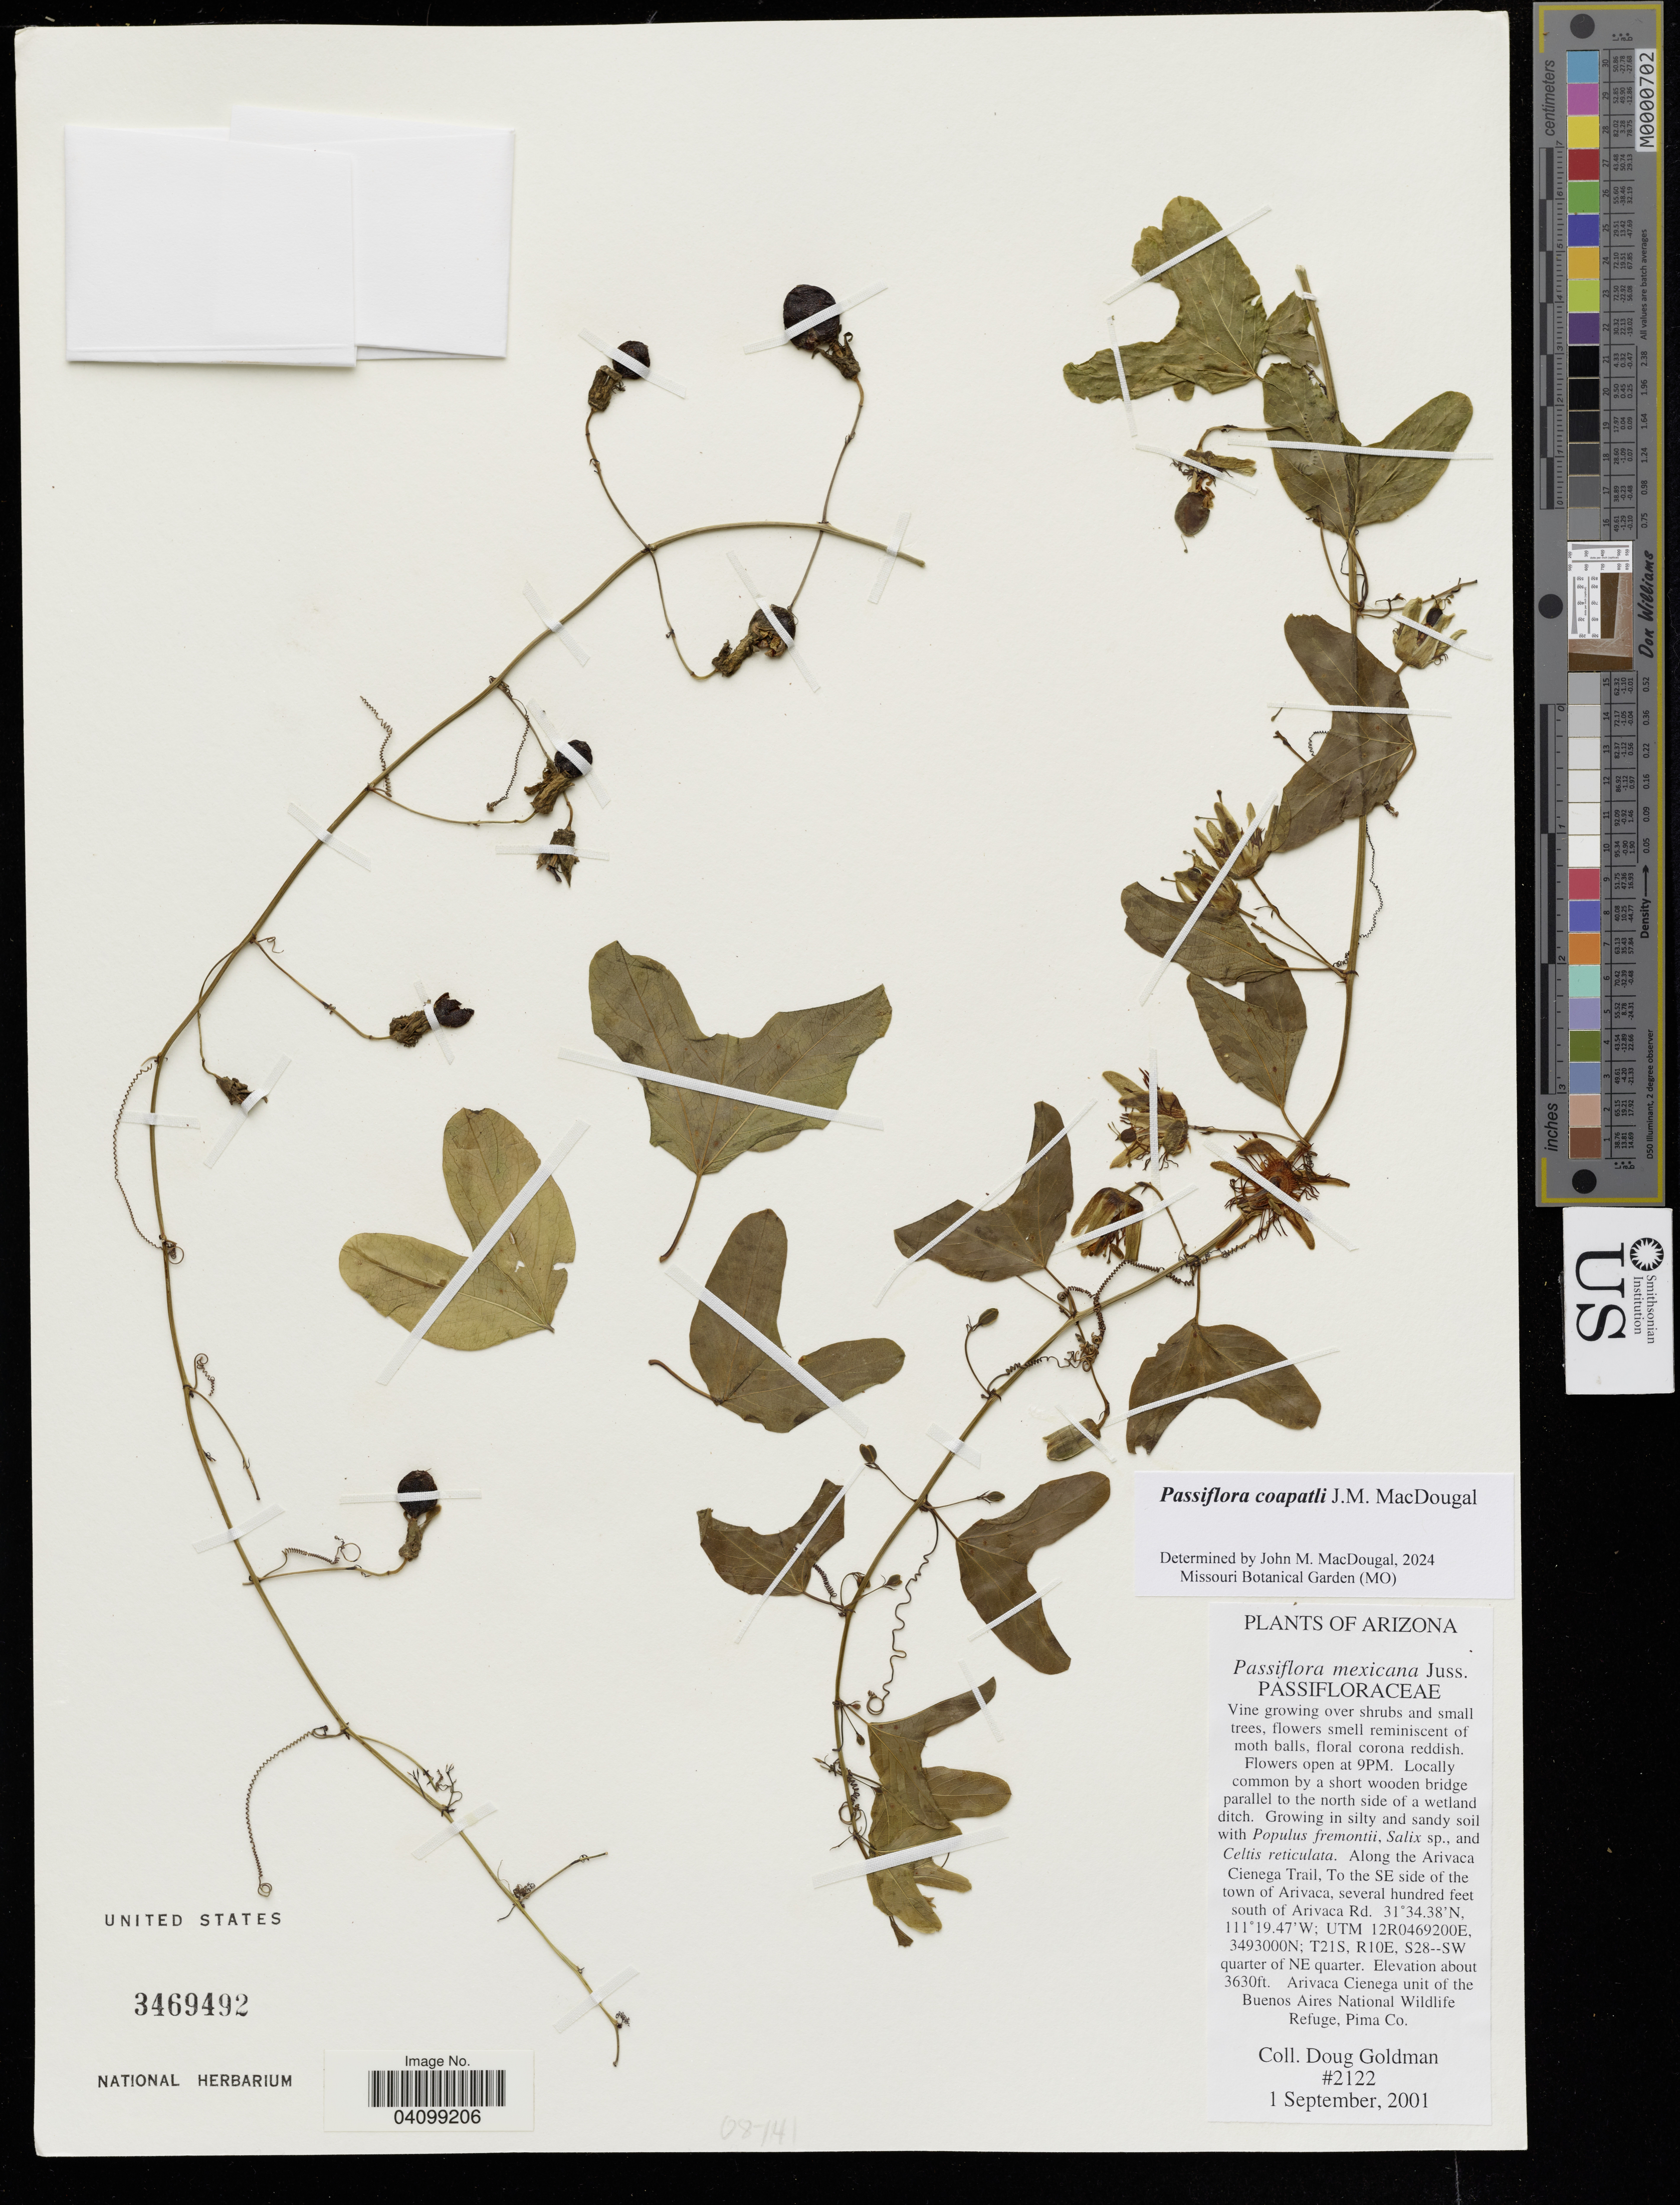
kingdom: Plantae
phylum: Tracheophyta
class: Magnoliopsida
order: Malpighiales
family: Passifloraceae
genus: Passiflora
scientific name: Passiflora coapatli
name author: J.M. MacDougal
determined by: MacDougal, John M.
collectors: D. Goldman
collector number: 2122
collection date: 2001-09-01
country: United States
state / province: Arizona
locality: Along the Arivaca Cienega Trail, To the SE side of the town of Arivaca, several hundred feet south of Arivaca Rd. UTM 12R0469200E, 3493000N; T21S, R10E, S28--SW quarter of NE quarter.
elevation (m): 1106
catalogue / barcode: US 3469492